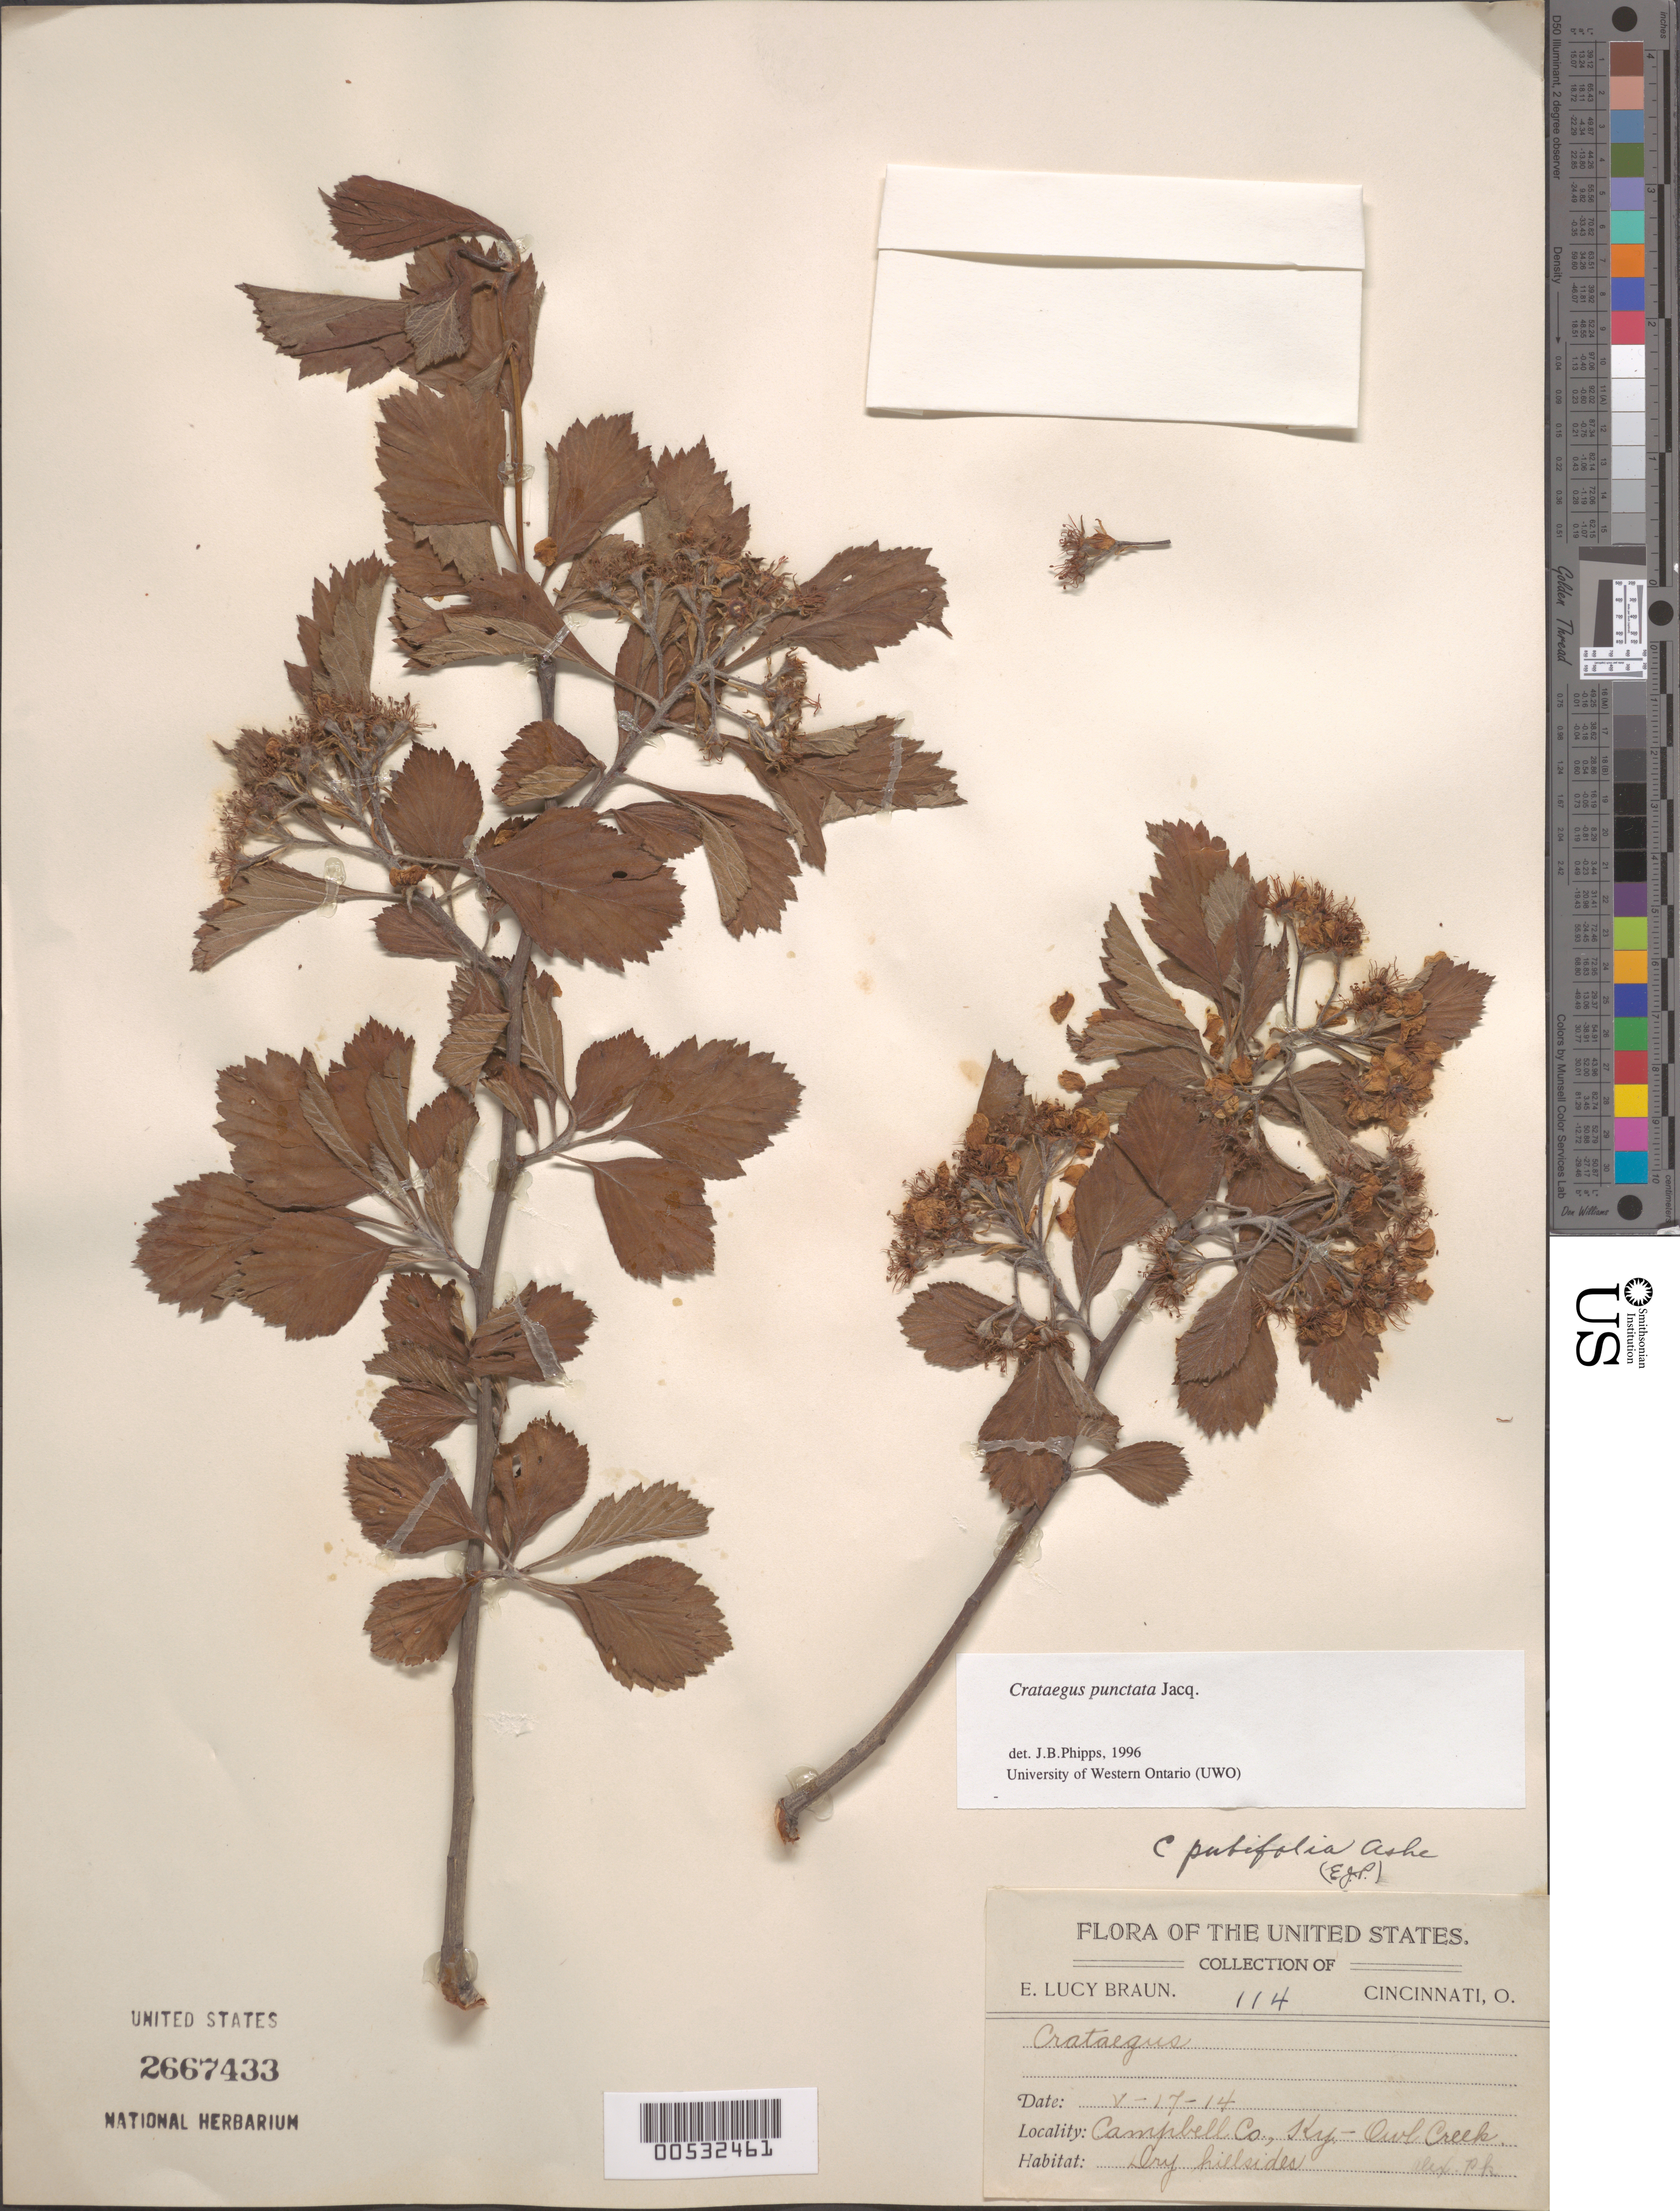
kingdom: Plantae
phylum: Tracheophyta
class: Magnoliopsida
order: Rosales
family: Rosaceae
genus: Crataegus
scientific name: Crataegus punctata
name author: Jacq.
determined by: Phipps, James B., (UWO), University of Western Ontario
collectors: E. L. Braun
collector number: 114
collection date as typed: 17 May 1914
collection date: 1914-05-17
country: United States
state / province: Kentucky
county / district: Campbell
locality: Owl Creek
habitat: Dry hillsides.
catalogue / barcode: US 2667433